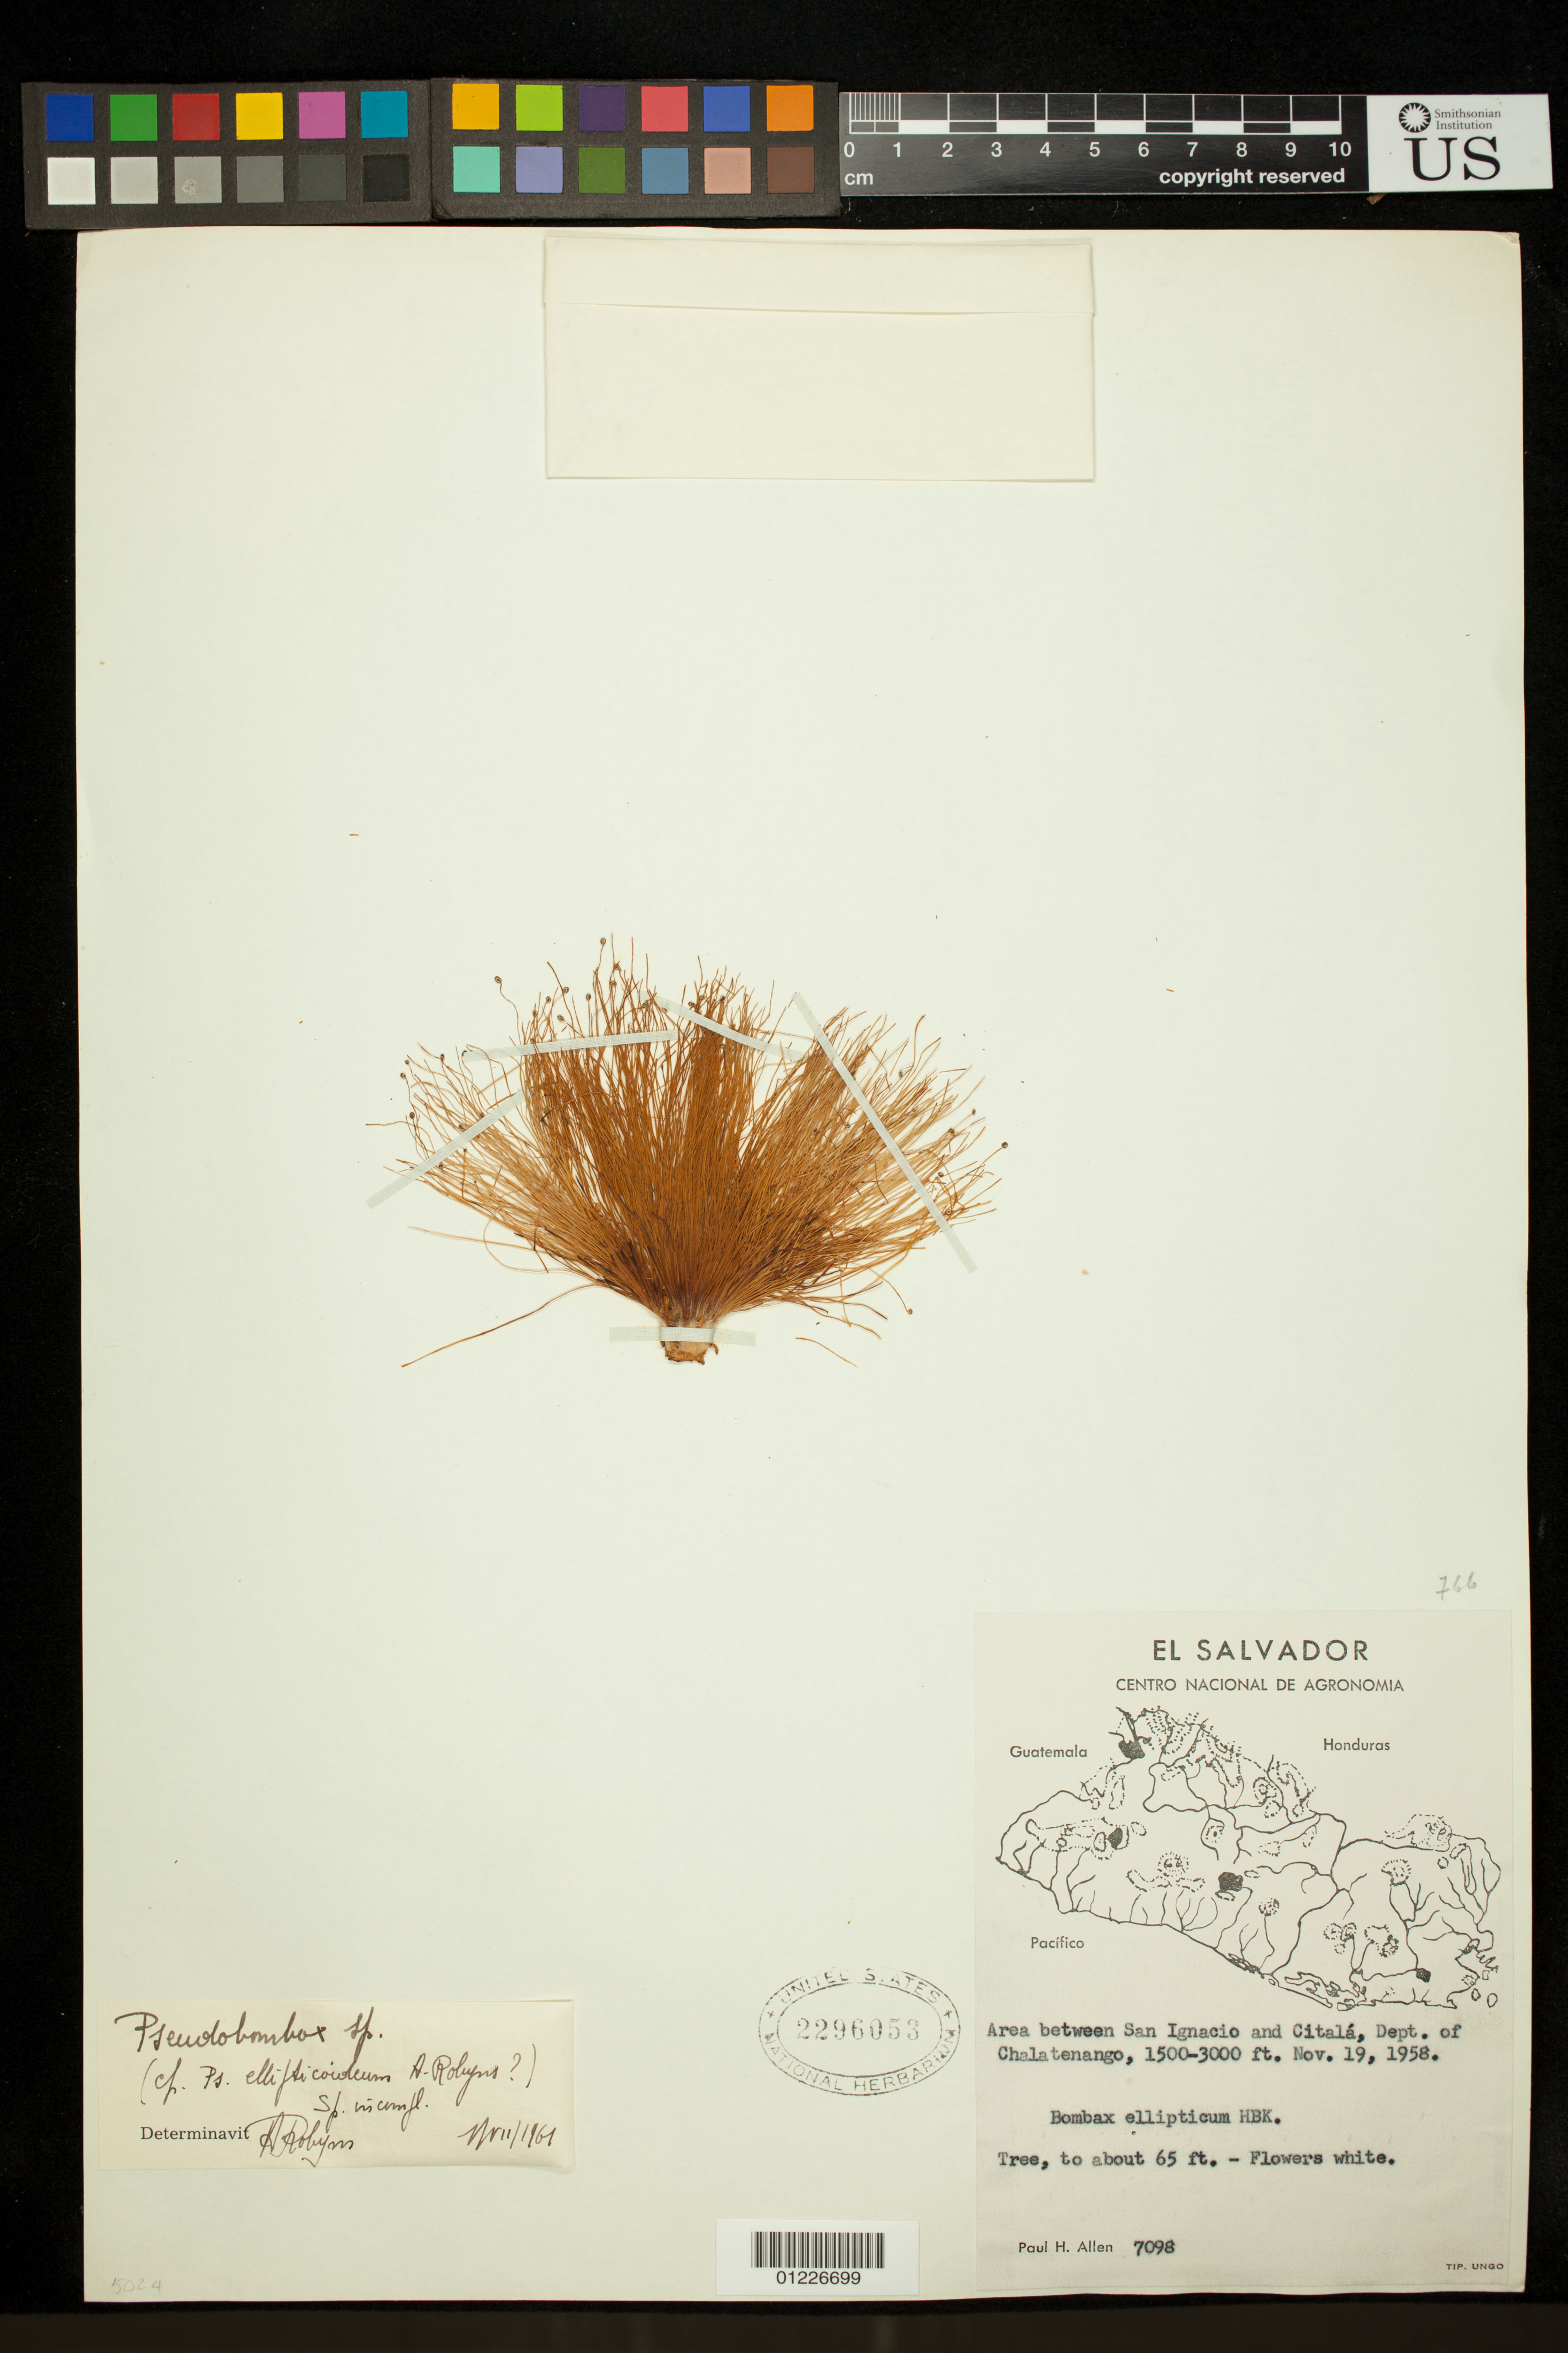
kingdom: Plantae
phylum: Tracheophyta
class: Magnoliopsida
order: Malvales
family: Malvaceae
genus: Pseudobombax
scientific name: Pseudobombax ellipticoideum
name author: A. Robyns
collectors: P. H. Allen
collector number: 7098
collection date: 1958-11-19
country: El Salvador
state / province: Chalatenango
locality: Area between San Ignacio and Citala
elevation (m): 457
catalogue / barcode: US 2296053